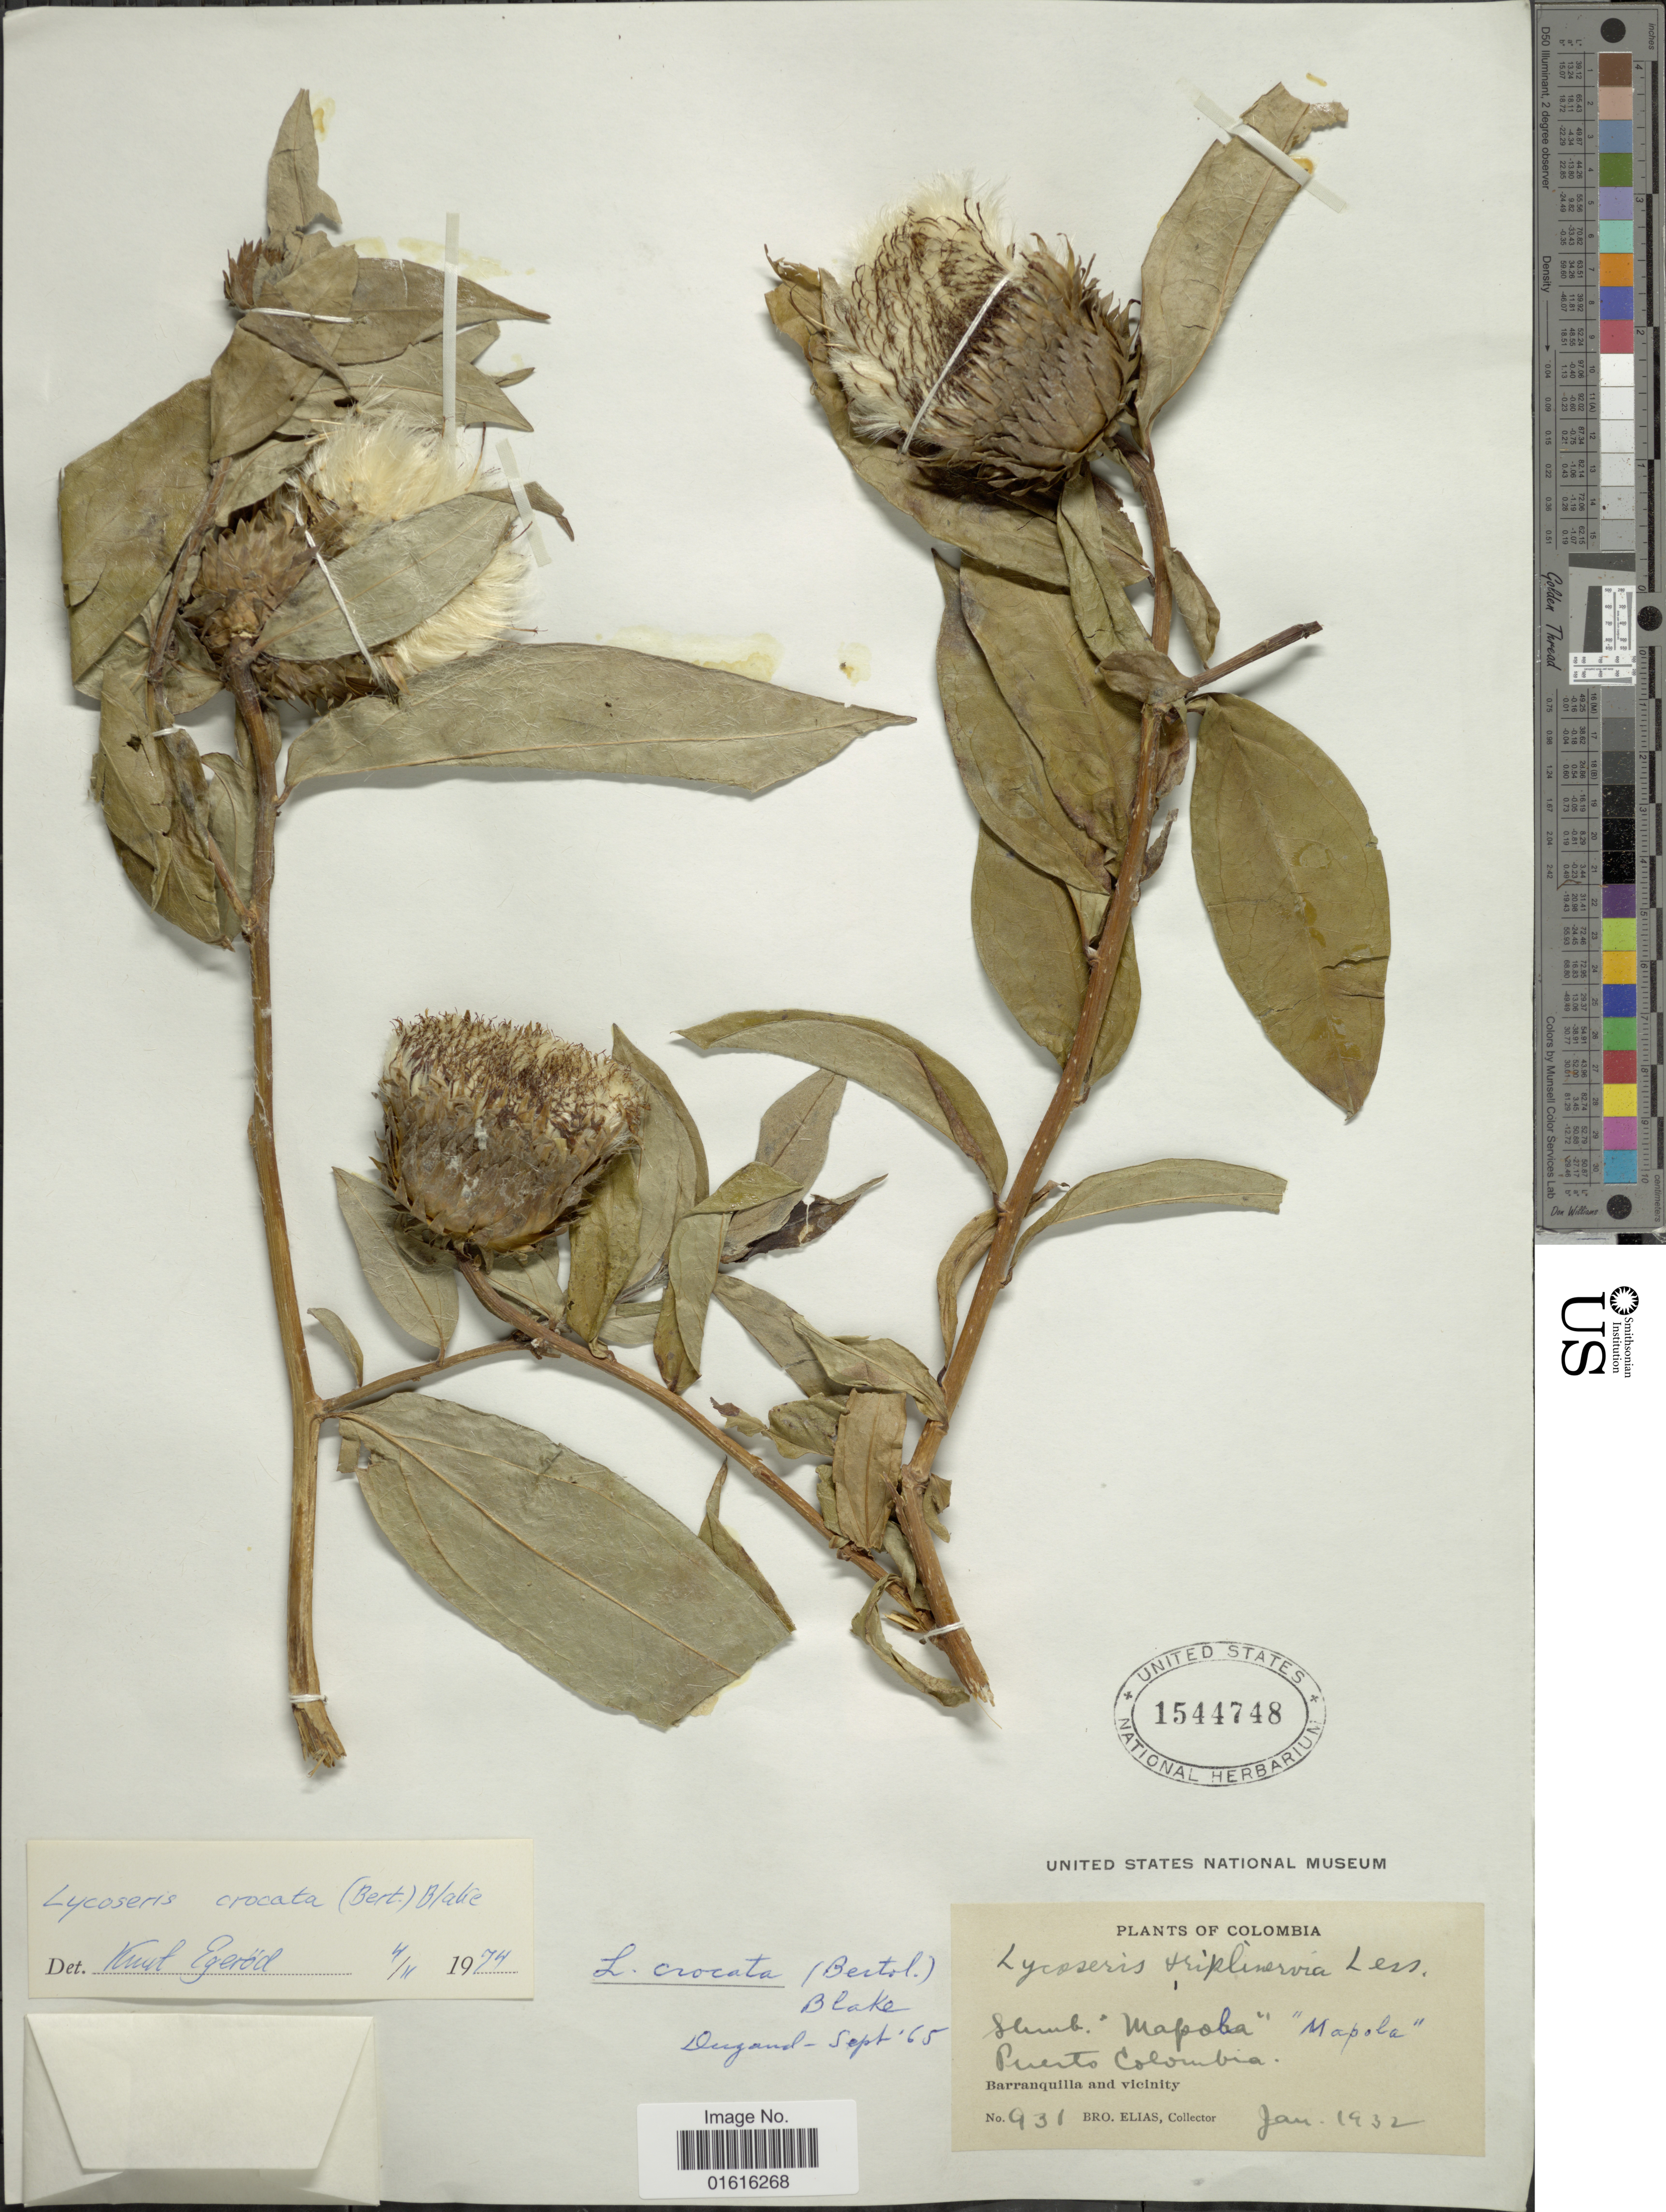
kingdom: Plantae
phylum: Tracheophyta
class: Magnoliopsida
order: Asterales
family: Asteraceae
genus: Lycoseris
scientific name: Lycoseris crocata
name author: S.F. Blake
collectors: Bro. Elias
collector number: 931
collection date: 1932-01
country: Colombia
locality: Puerto Colombia. Barranquilla and vicinity.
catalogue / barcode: US 1544748